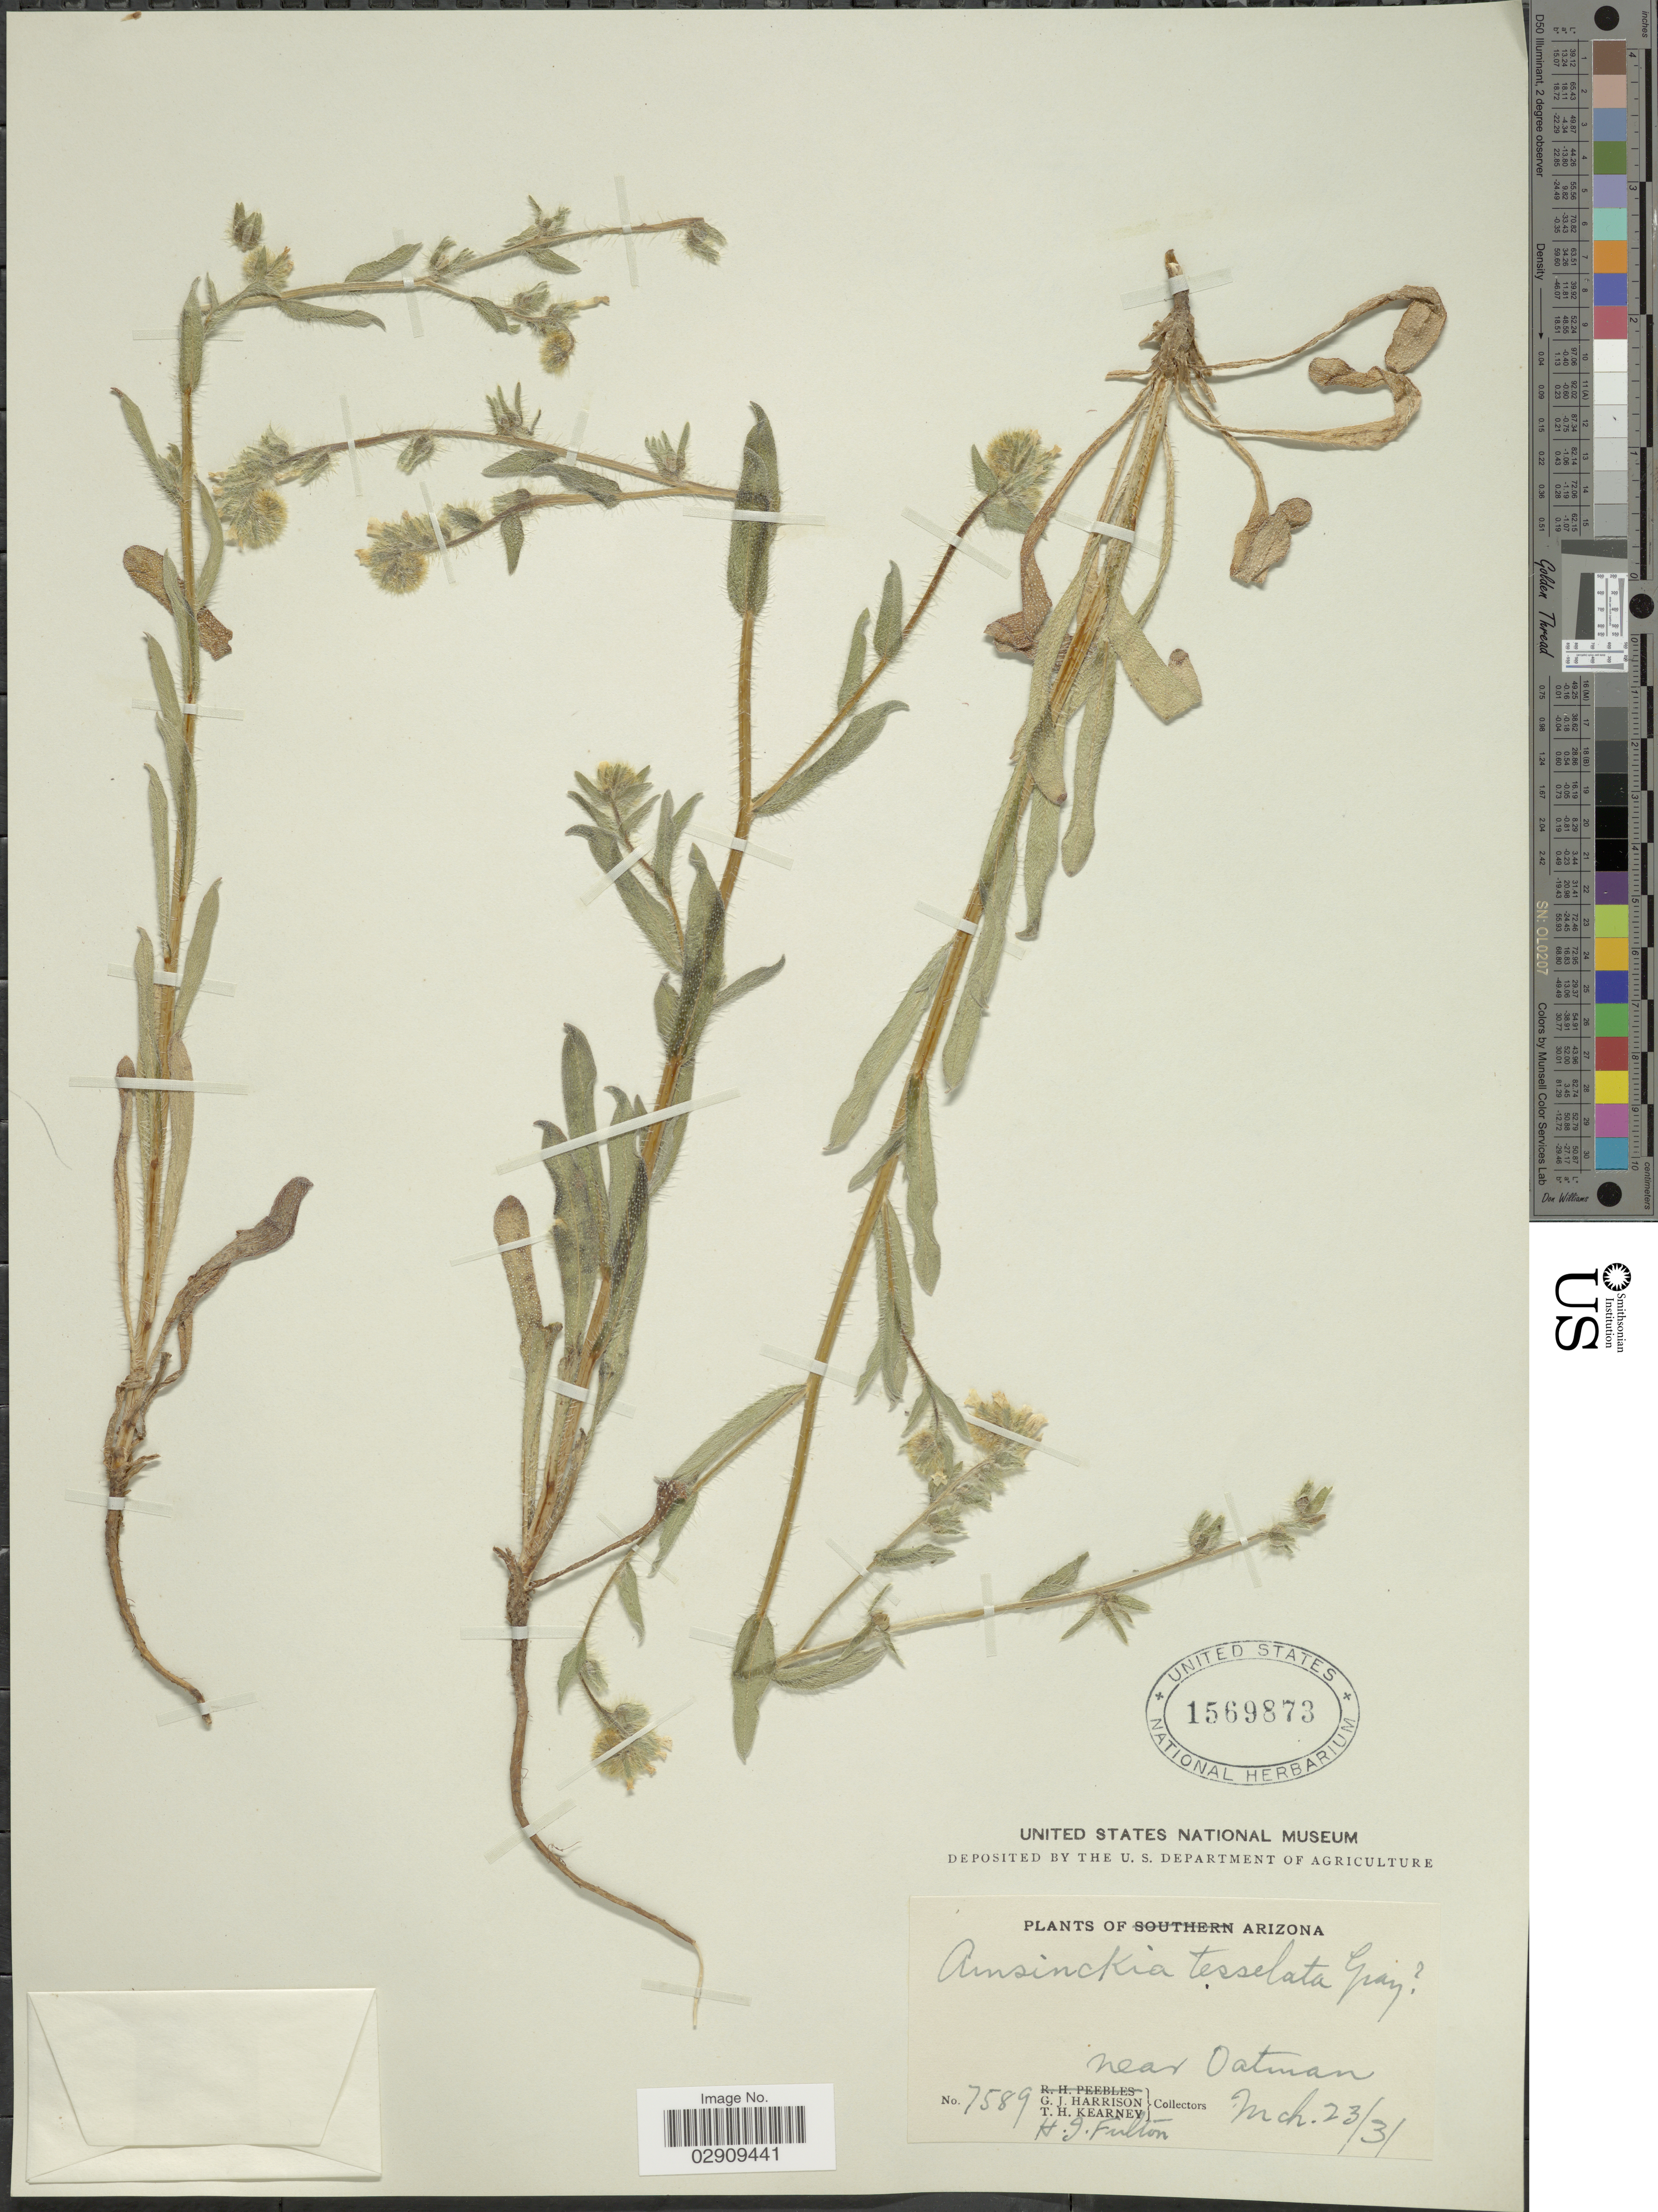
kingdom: Plantae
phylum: Tracheophyta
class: Magnoliopsida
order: Boraginales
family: Boraginaceae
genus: Amsinckia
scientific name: Amsinckia tessellata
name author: A. Gray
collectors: G. J. Harrison, T. H. Kearney & H. Fulton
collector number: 7589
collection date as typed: Transcribed d/m/y: 23/3/31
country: United States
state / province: Arizona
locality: Near Oatman.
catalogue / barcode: US 1569873